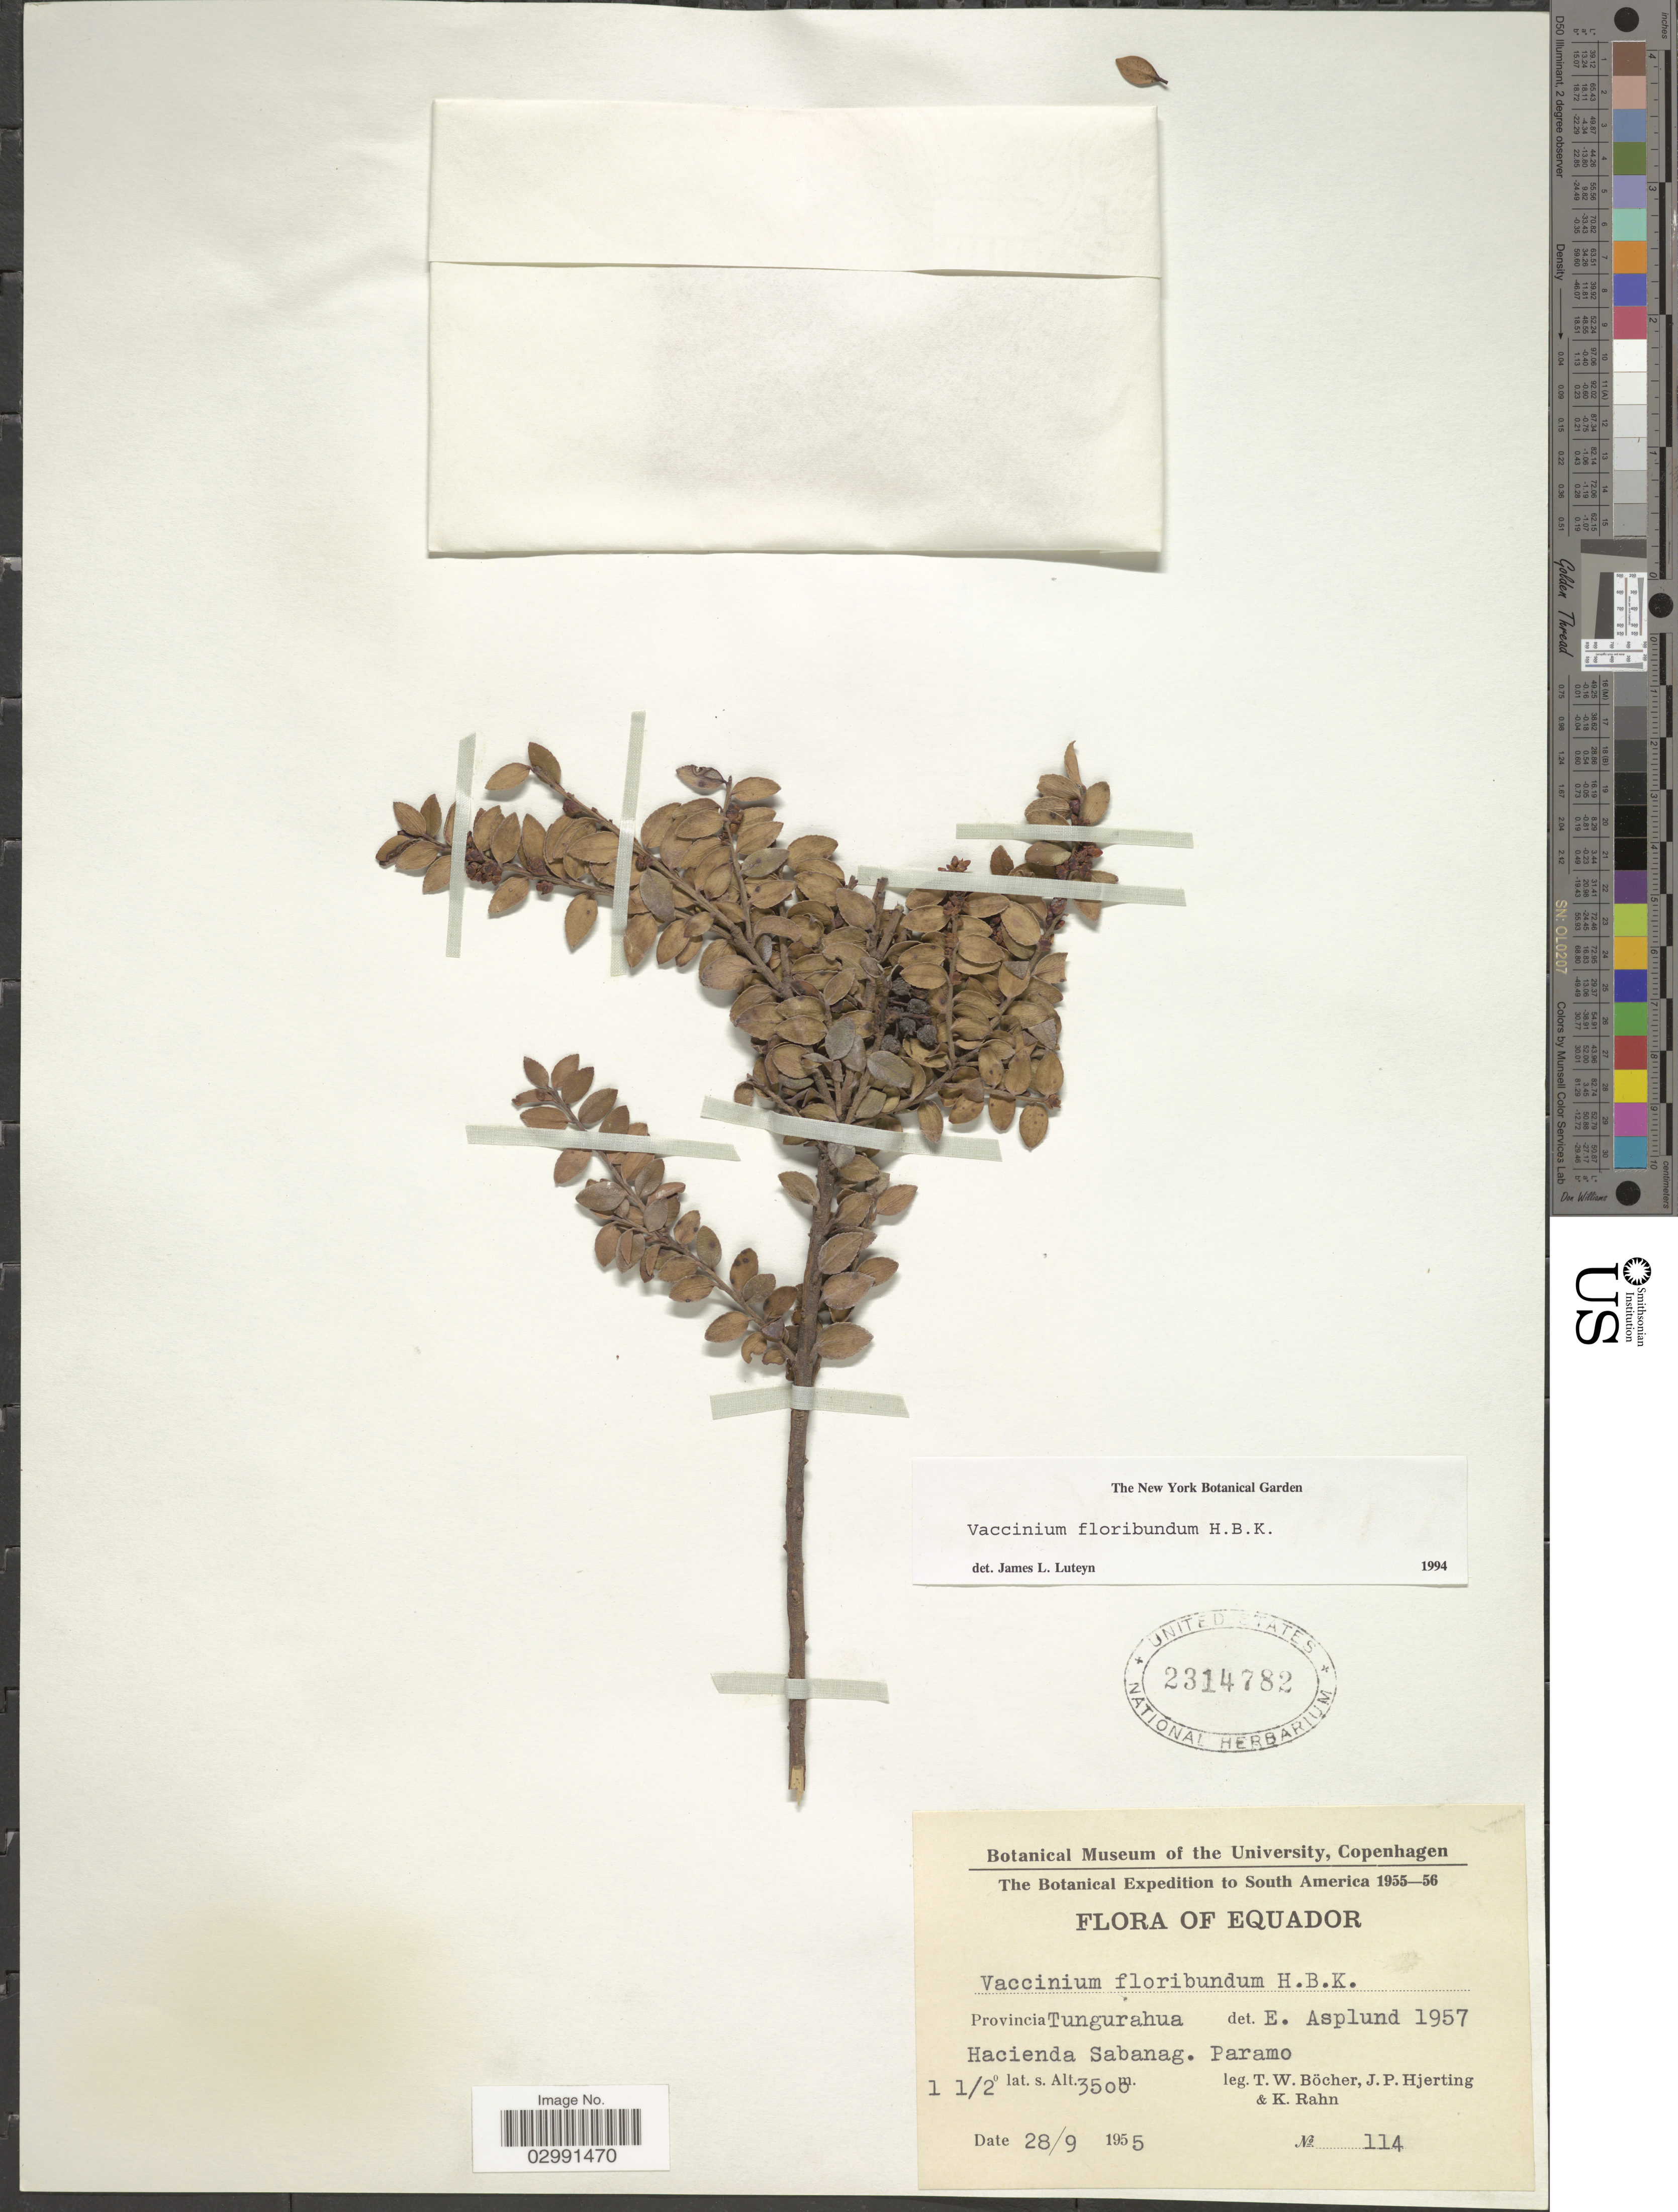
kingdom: Plantae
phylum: Tracheophyta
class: Magnoliopsida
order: Ericales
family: Ericaceae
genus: Vaccinium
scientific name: Vaccinium floribundum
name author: Kunth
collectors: T. Böcher, J. P. Hjerting & K. Rahn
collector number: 114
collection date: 1955-09-28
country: Ecuador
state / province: Tungurahua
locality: Hacienda Sabanag. Paramo.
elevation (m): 3500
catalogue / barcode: US 2314782